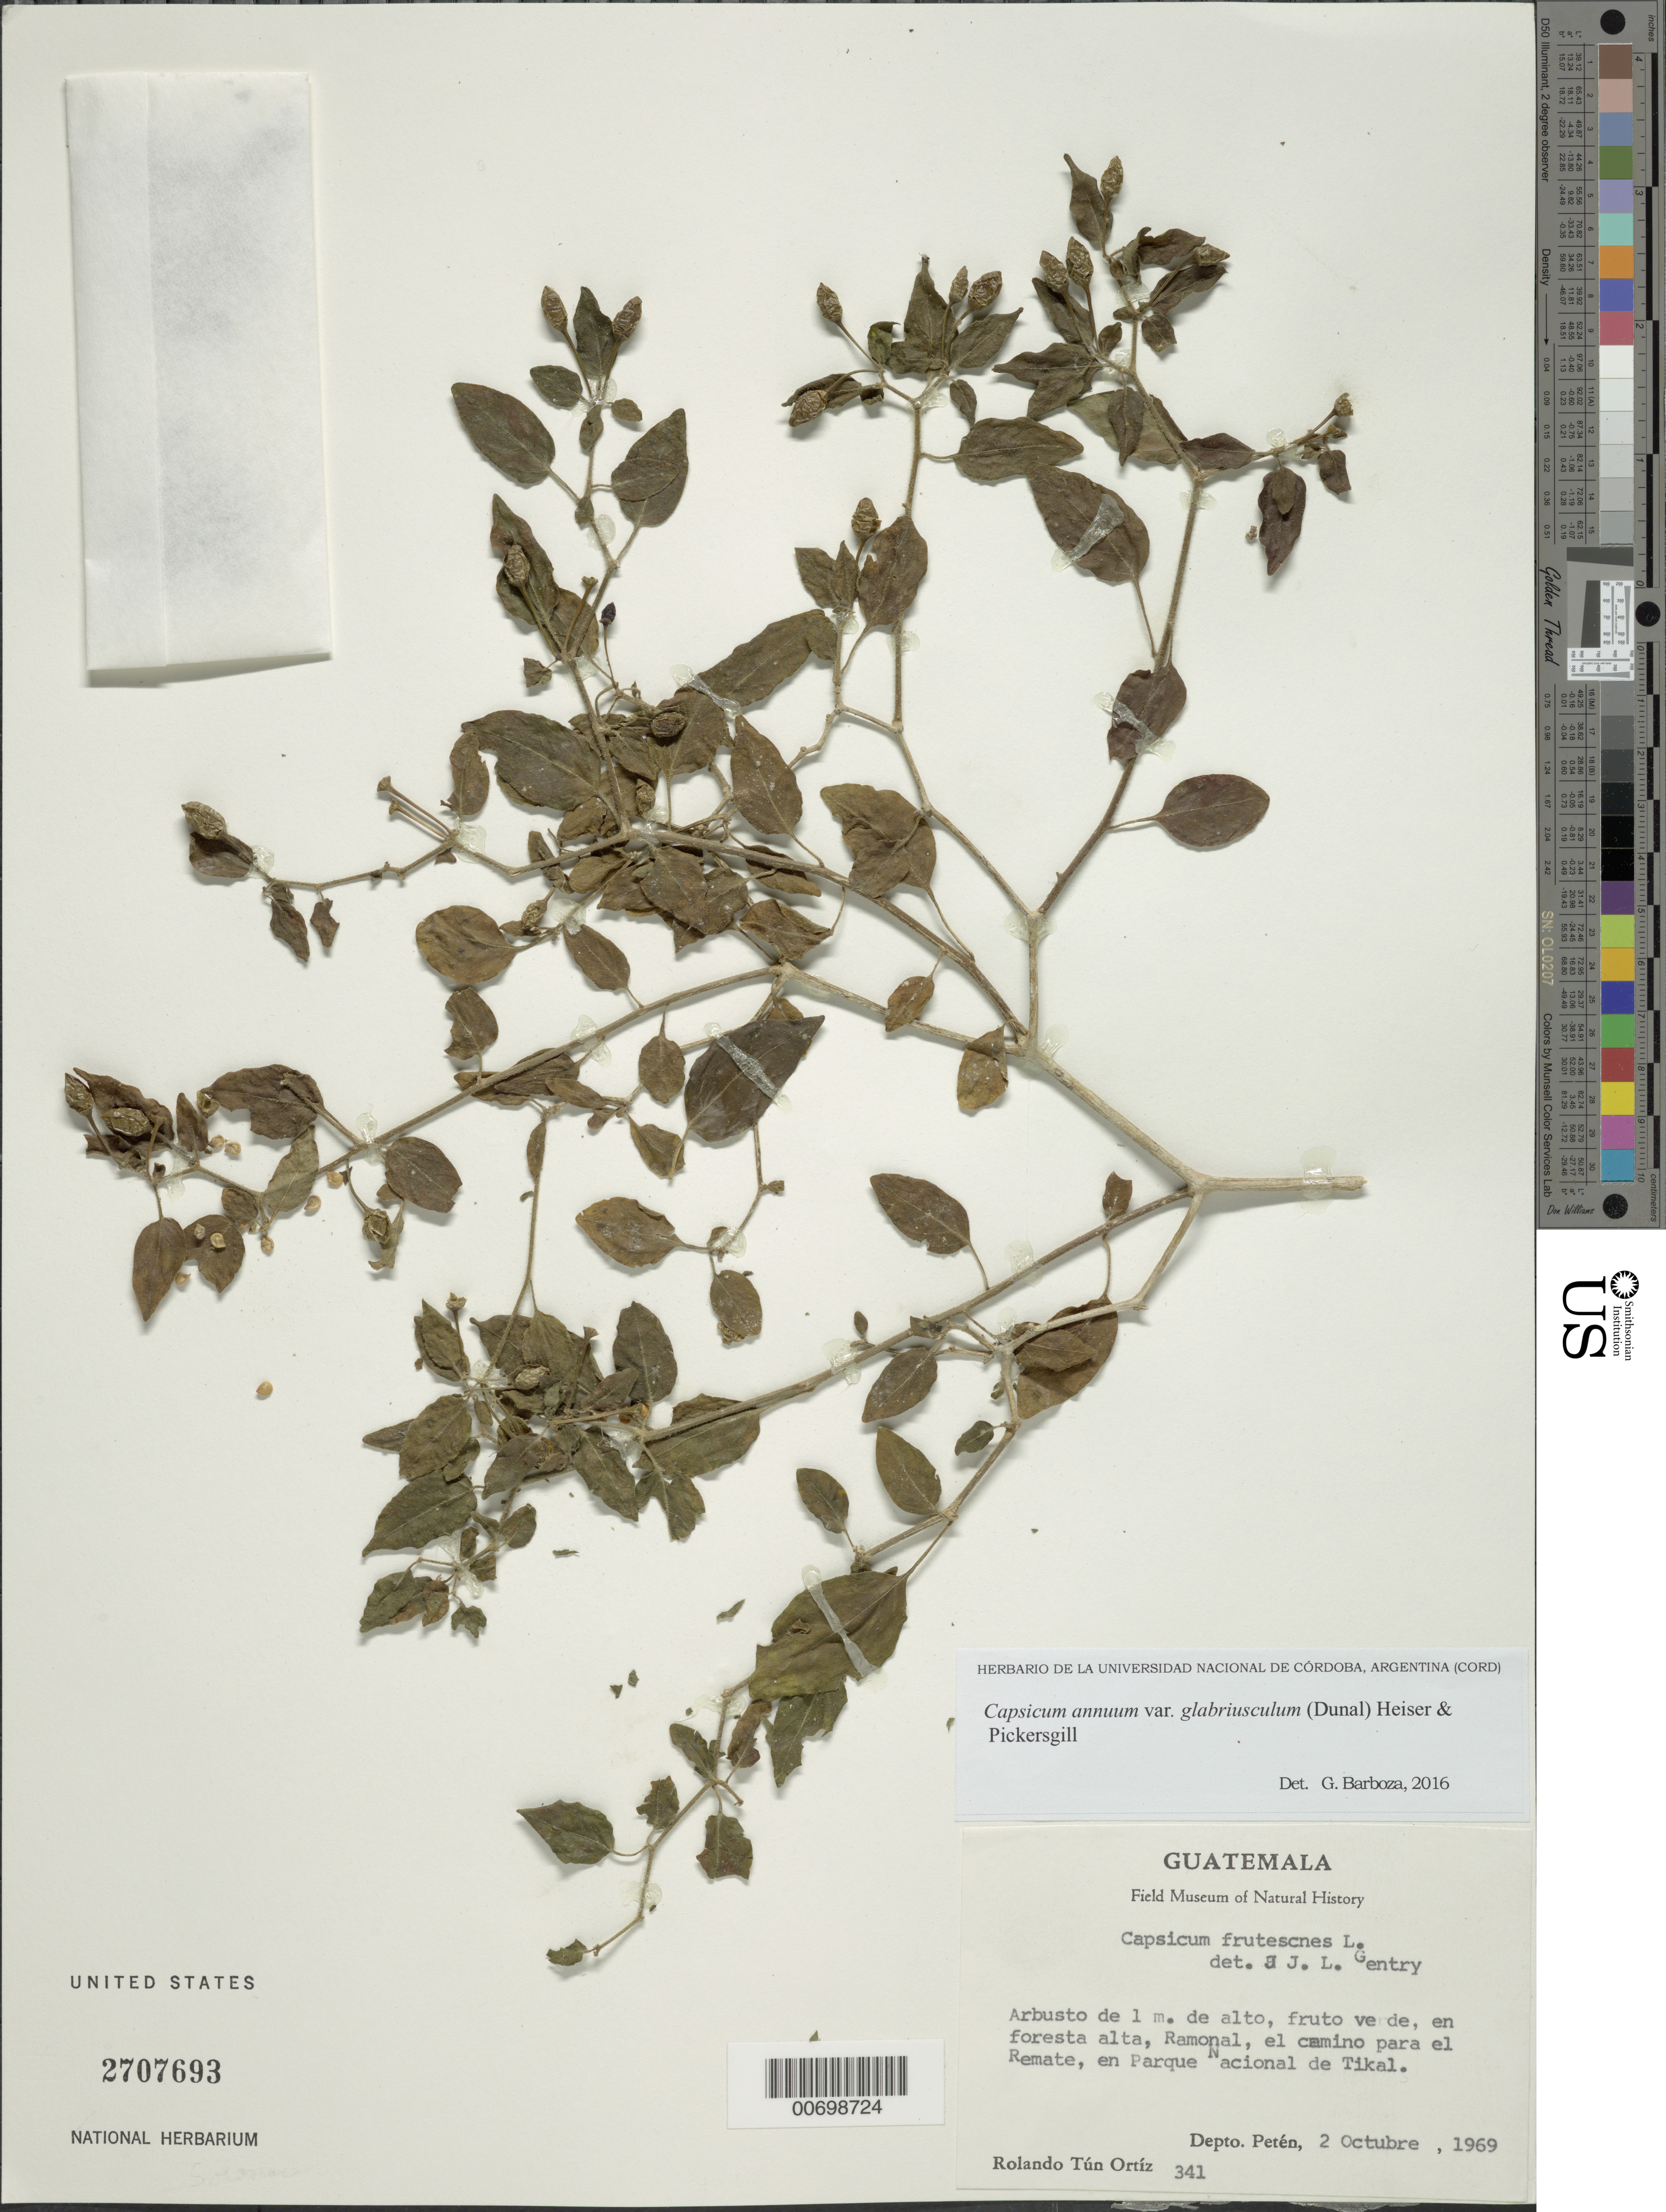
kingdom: Plantae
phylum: Tracheophyta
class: Magnoliopsida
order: Solanales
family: Solanaceae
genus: Capsicum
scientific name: Capsicum annuum var. glabriusculum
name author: (Dunal) Heiser & Pickersgill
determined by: Barboza, G. E., (CORD), Museo Botanico - Cordoba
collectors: R. Tún Ortiz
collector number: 341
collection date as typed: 10 Feb 1969 or 02 Oct 1969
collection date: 1969-02-10 or 1969-10-02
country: Guatemala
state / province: El Petén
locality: camino para el Remate, Parque Nacional Tikal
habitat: forresta alta, ramonal.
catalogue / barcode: US 2707693